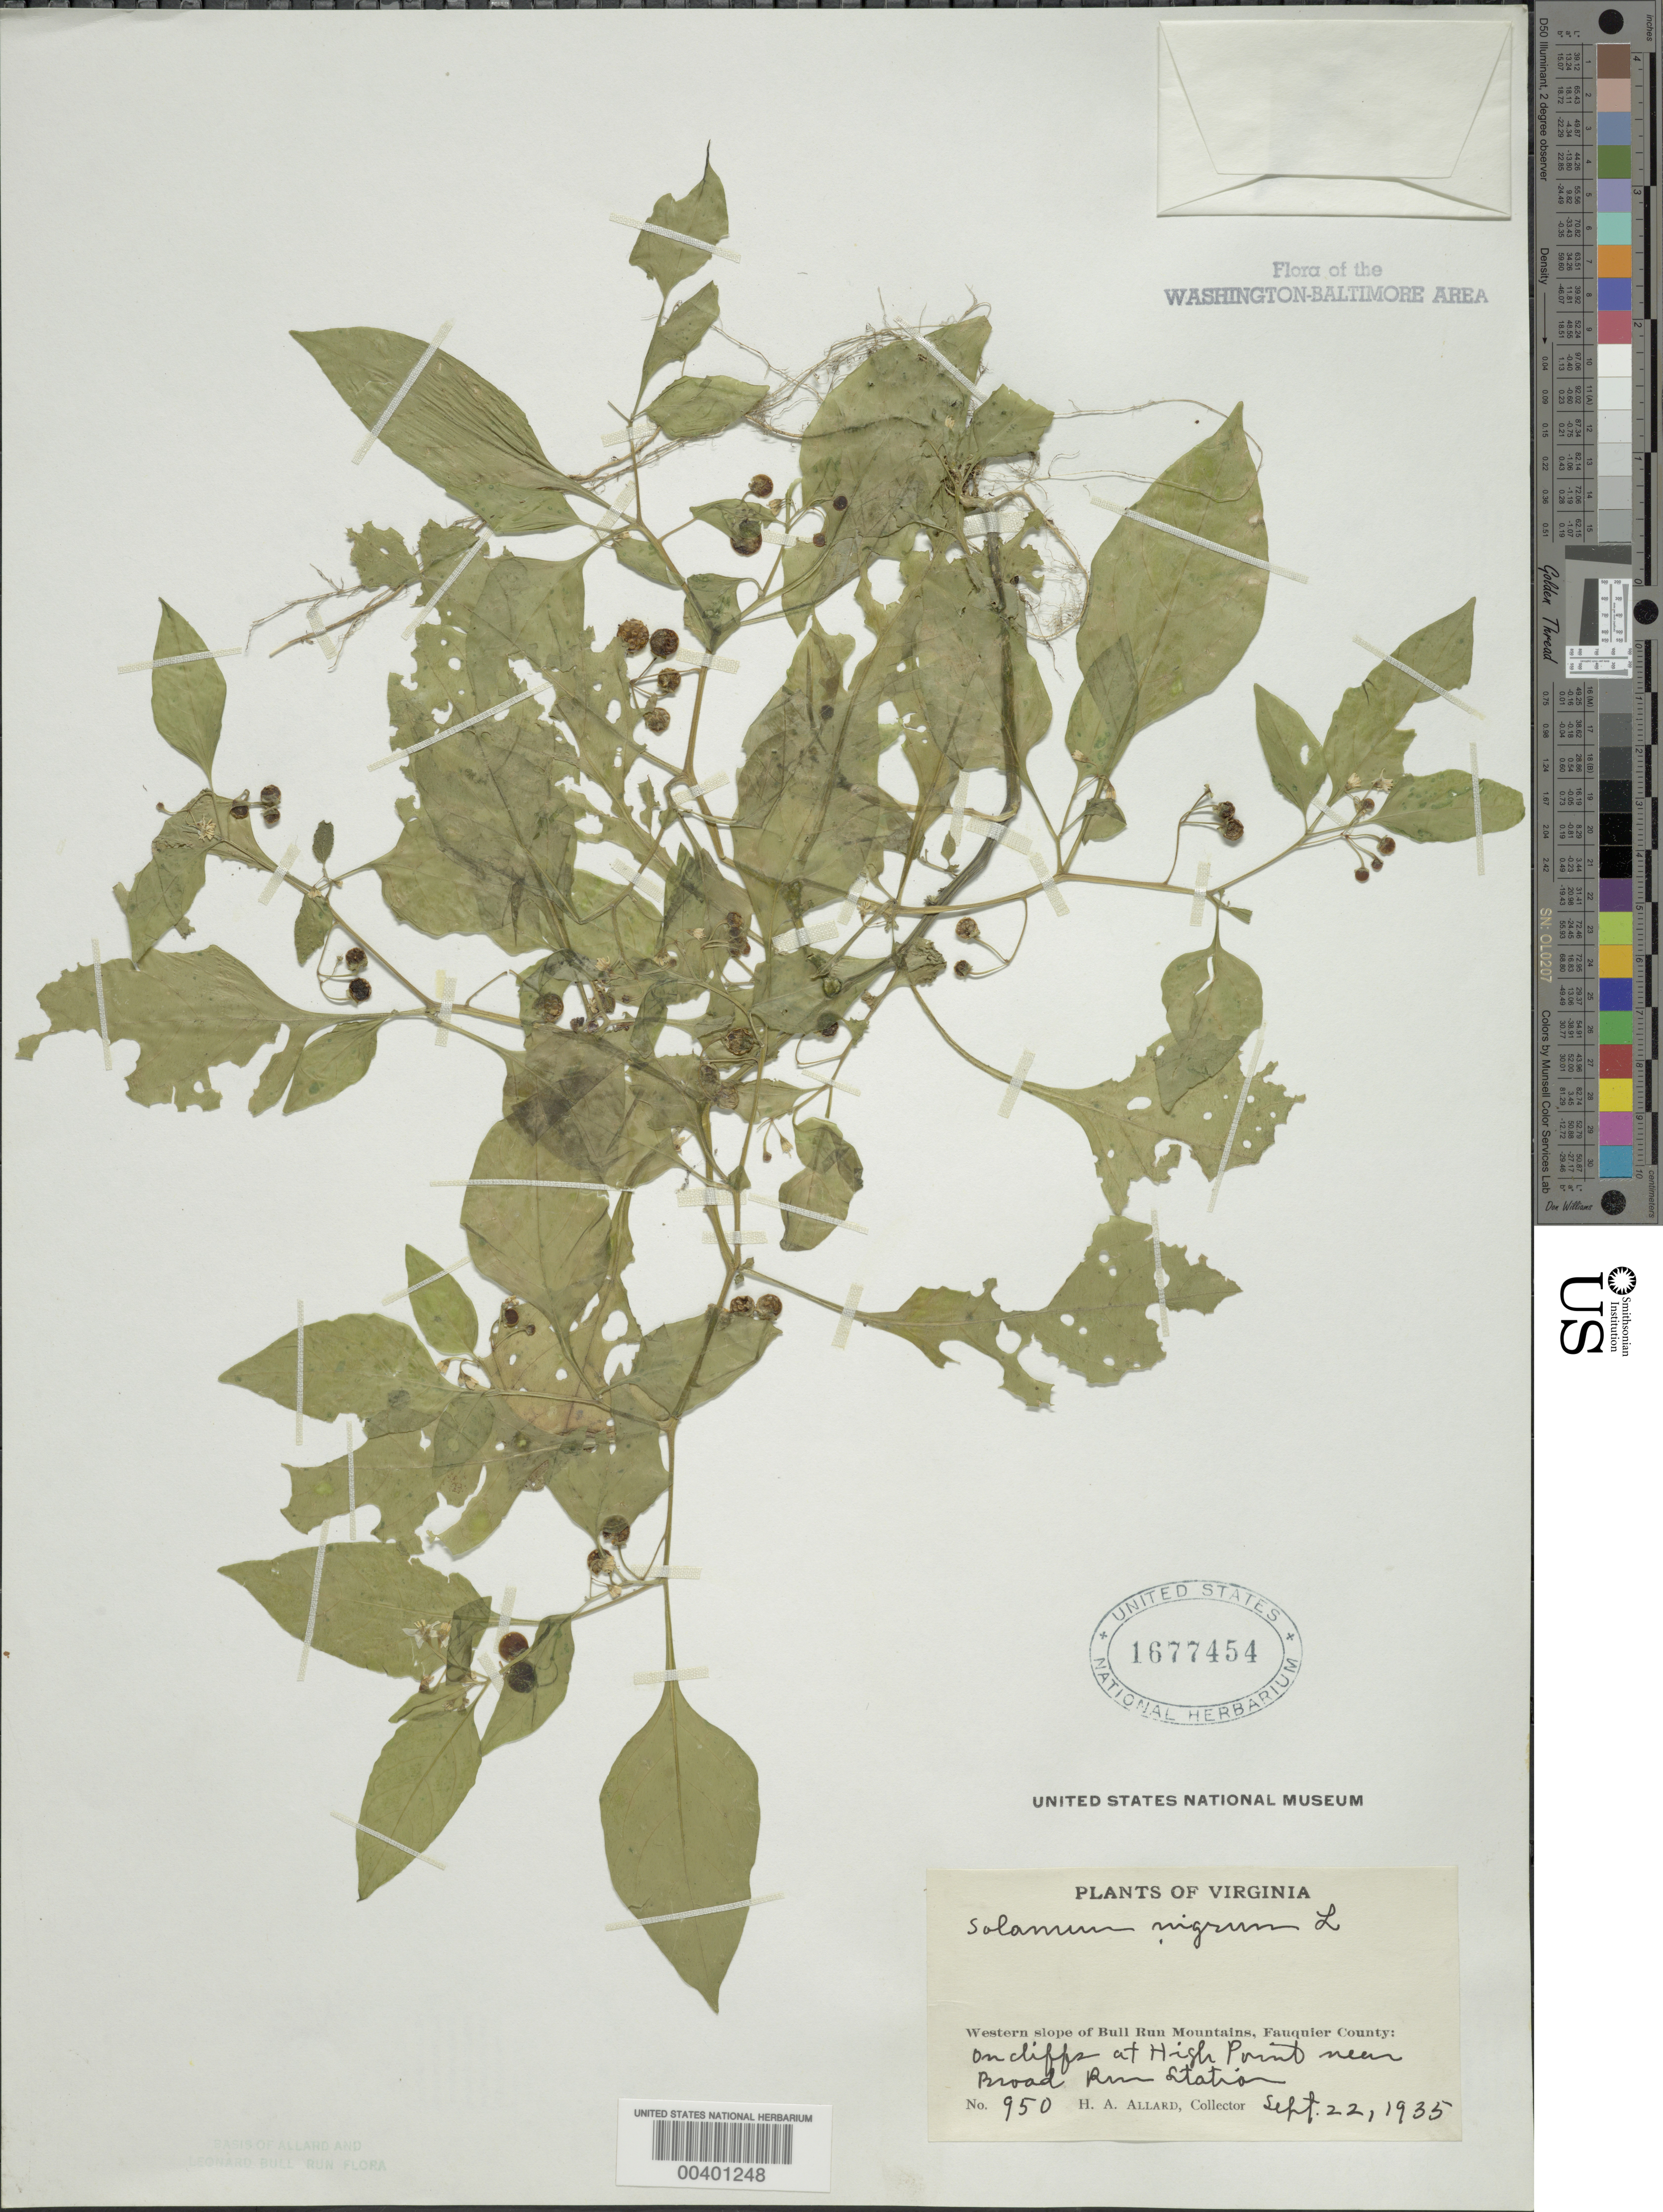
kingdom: Plantae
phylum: Tracheophyta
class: Magnoliopsida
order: Solanales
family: Solanaceae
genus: Solanum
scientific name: Solanum emulans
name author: Raf.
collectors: H. A. Allard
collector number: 950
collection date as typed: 22 Sep 1935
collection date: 1935-09-22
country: United States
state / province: Virginia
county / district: Fauquier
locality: High Point near Broad Run Station, western slope of Bull Run Mountains Bull Run Mts.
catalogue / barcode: US 1677454